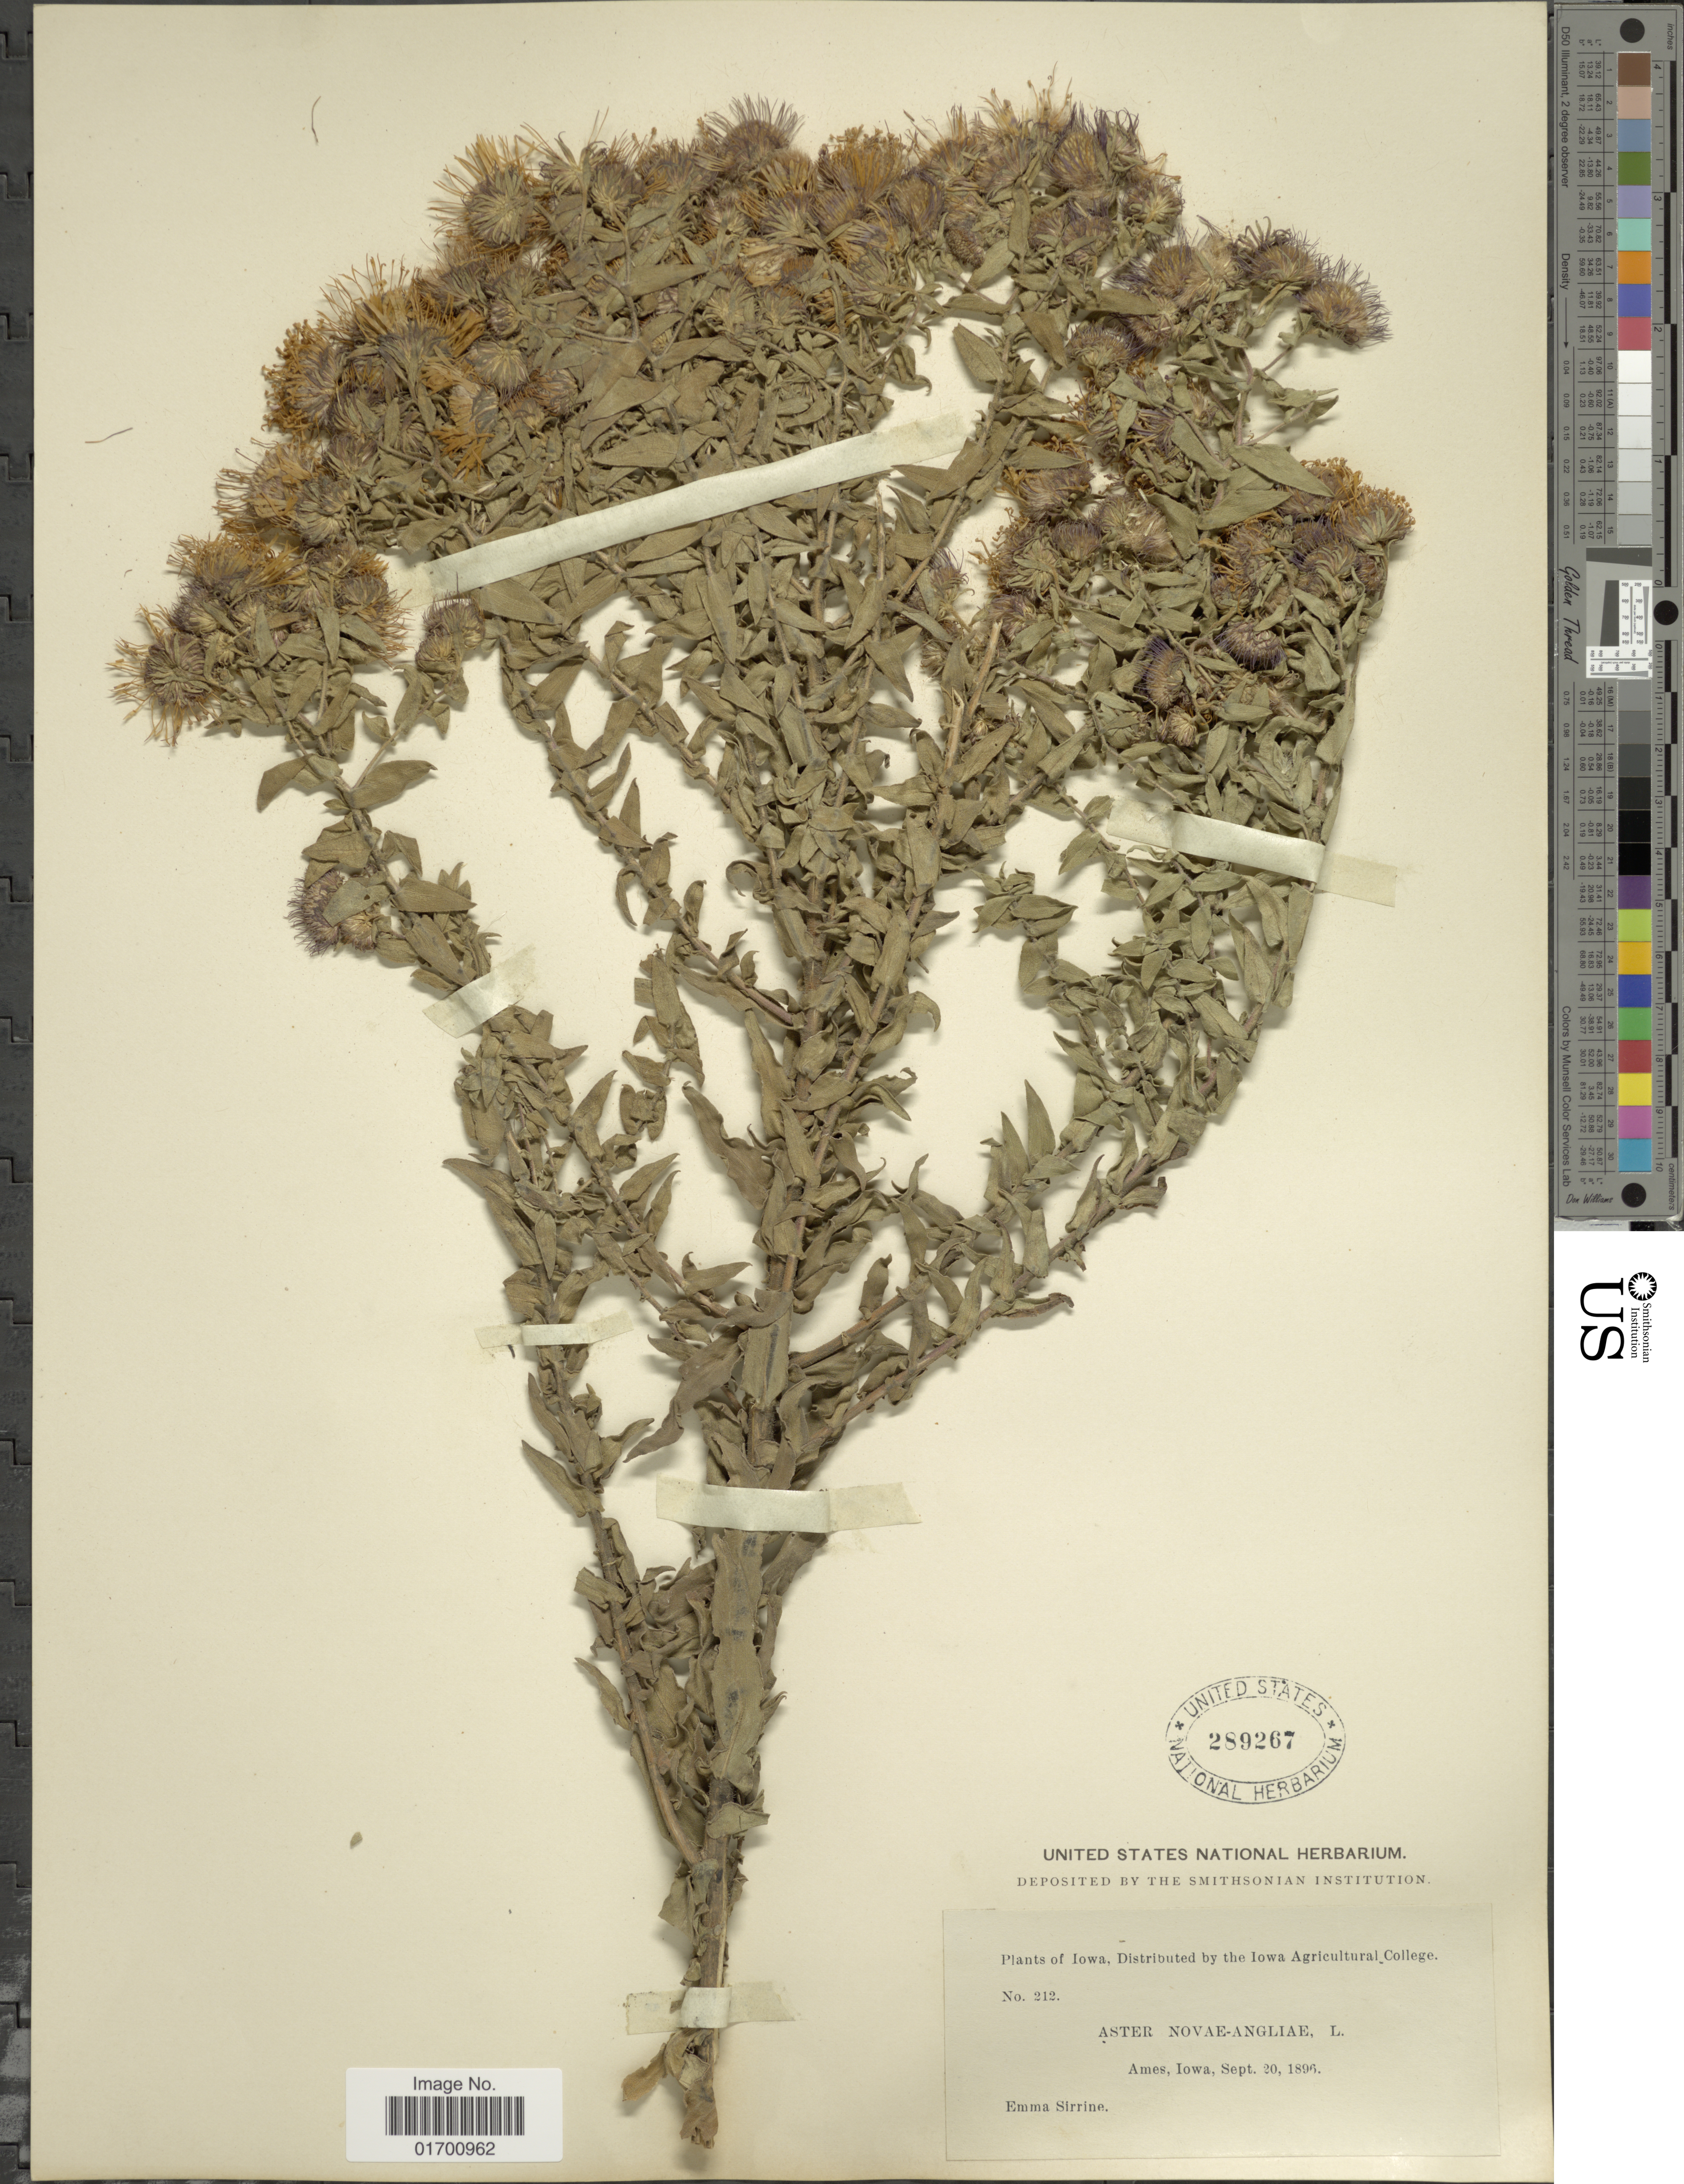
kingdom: Plantae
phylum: Tracheophyta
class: Magnoliopsida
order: Asterales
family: Asteraceae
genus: Symphyotrichum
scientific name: Symphyotrichum novae-angliae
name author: (L.) G.L. Nesom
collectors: E. Sirrine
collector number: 212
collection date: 1896-09-20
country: United States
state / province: Iowa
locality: Ames.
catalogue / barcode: US 289267